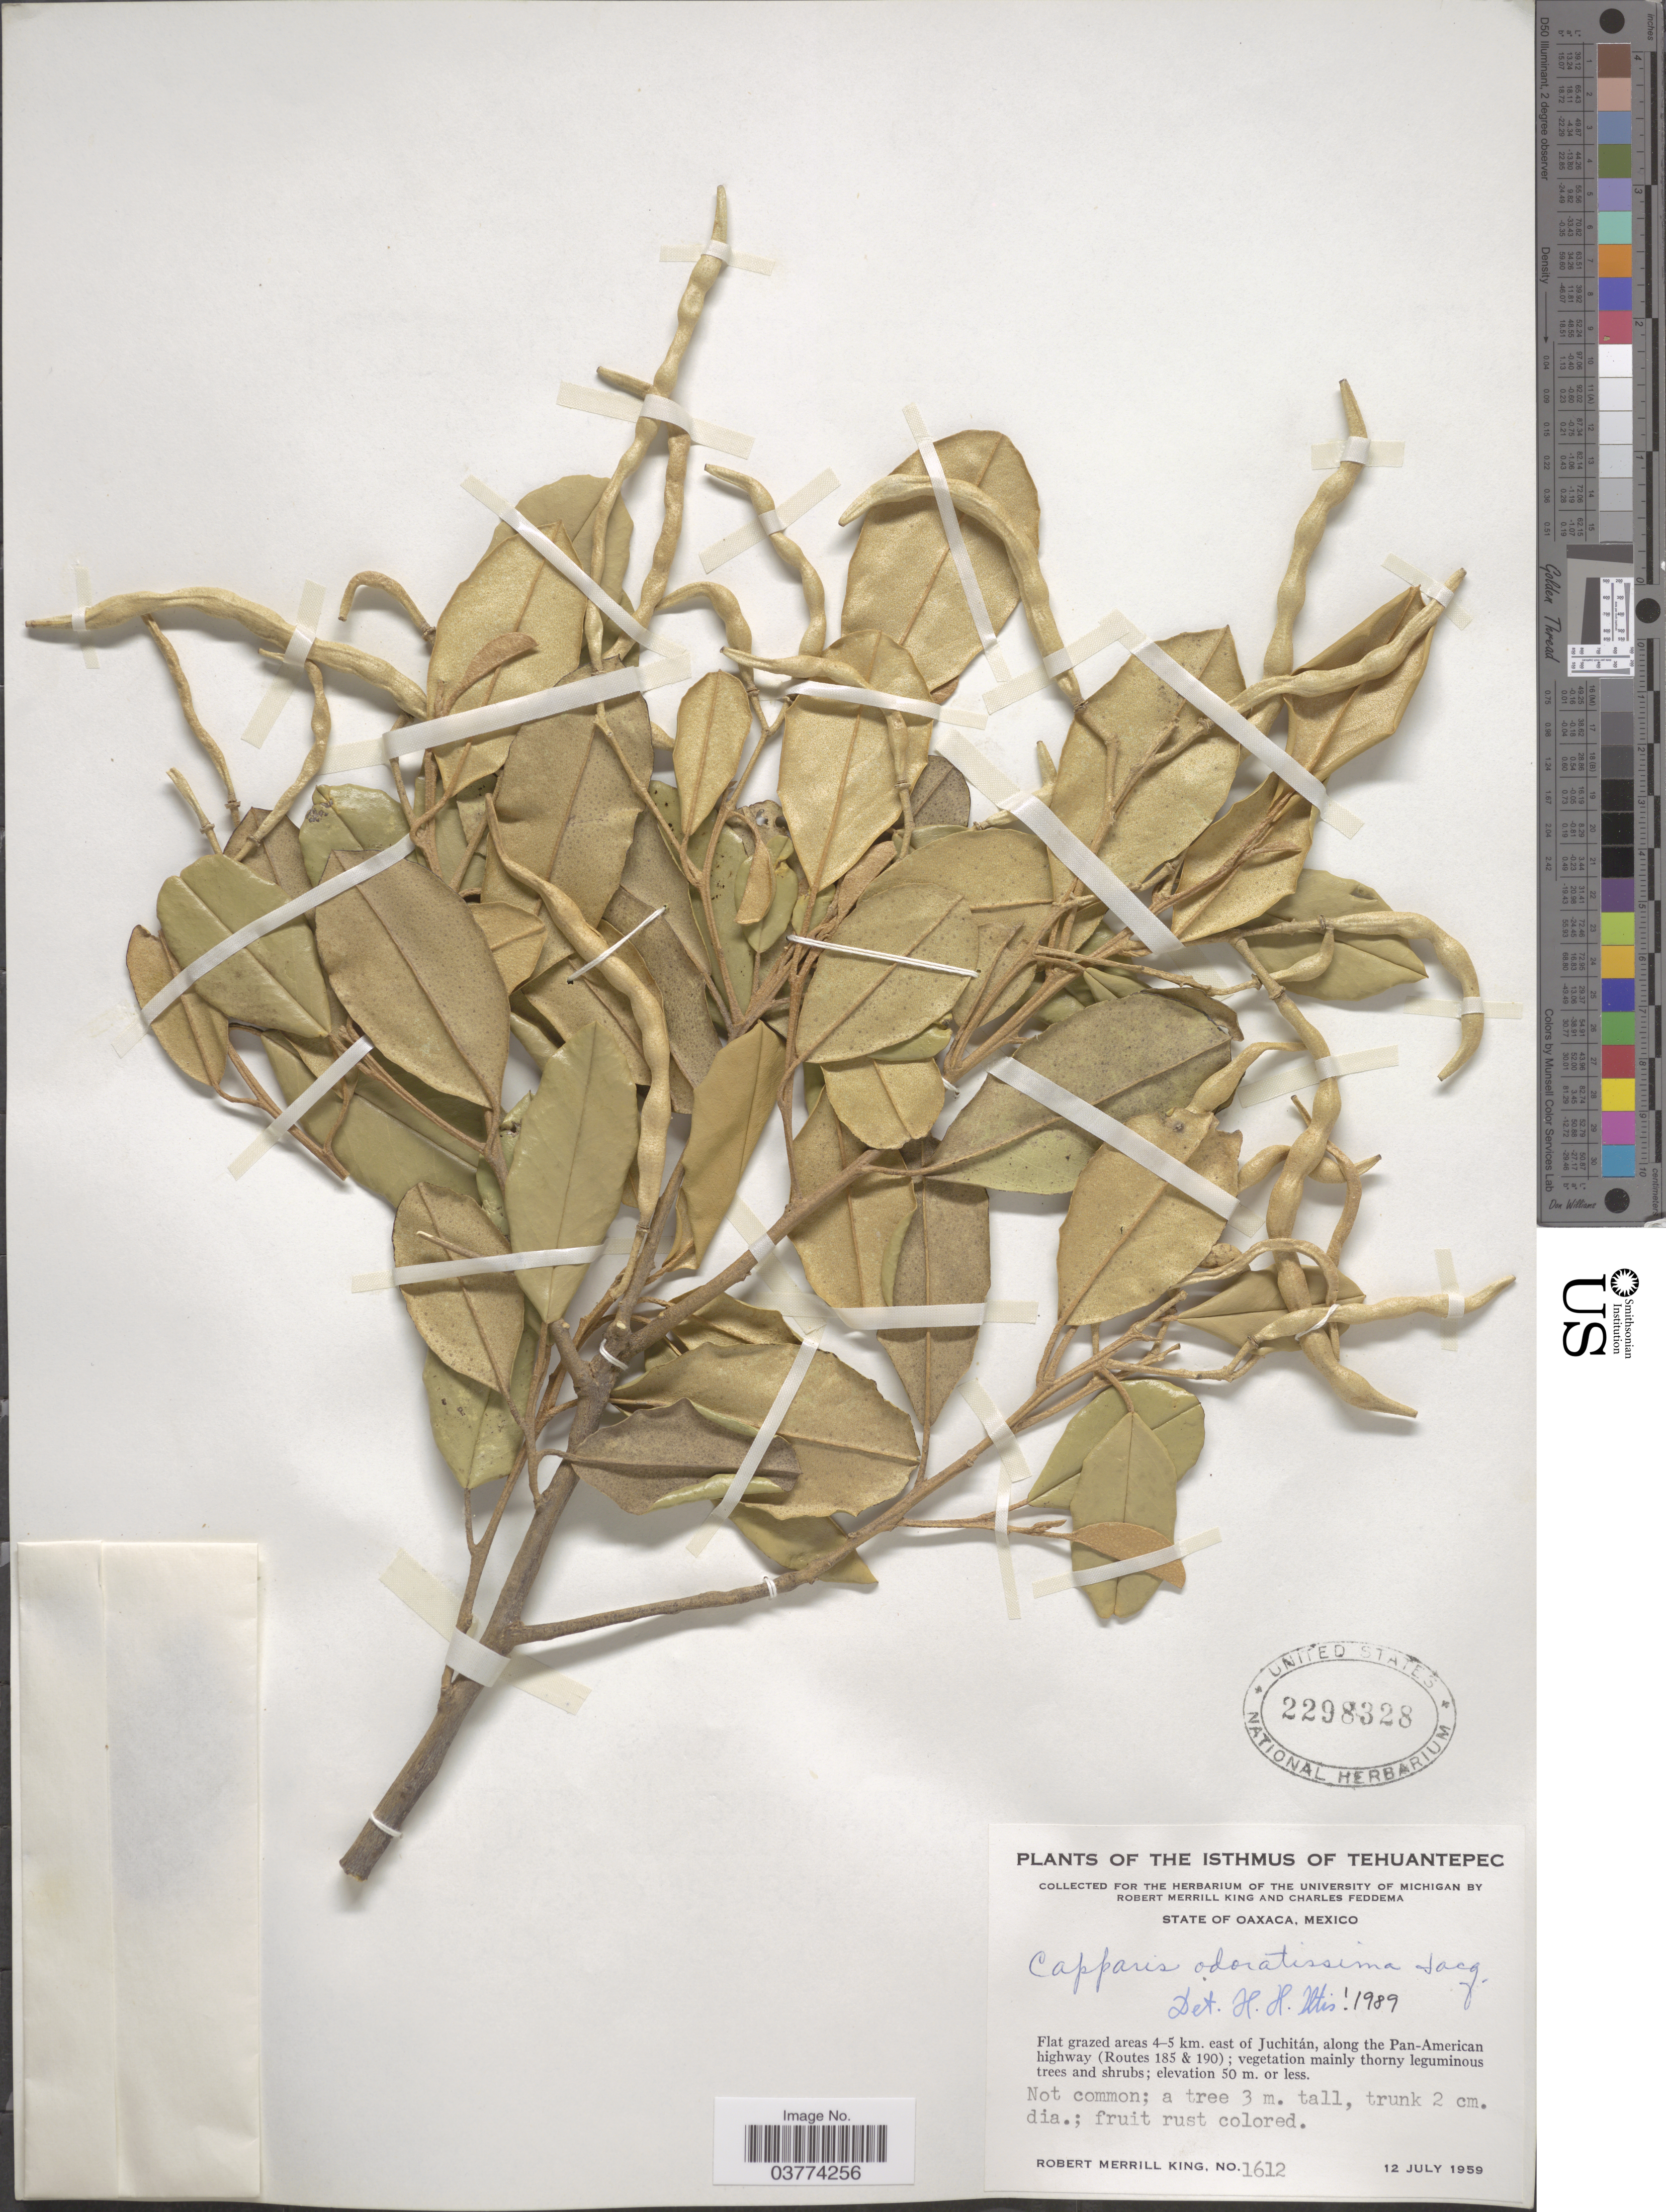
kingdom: Plantae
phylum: Tracheophyta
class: Magnoliopsida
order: Brassicales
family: Capparaceae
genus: Quadrella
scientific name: Quadrella odoratissima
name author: (Jacq.) Hutch.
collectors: R. M. King & C. Feddema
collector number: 1612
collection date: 1959-07-12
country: Mexico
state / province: Oaxaca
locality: The Isthmus of Tehuantepec. Flat grazed areas 4-5 km. east of Juchitán, along the Pan-American highway (Routes 185 & 190).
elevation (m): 50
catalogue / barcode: US 2298328